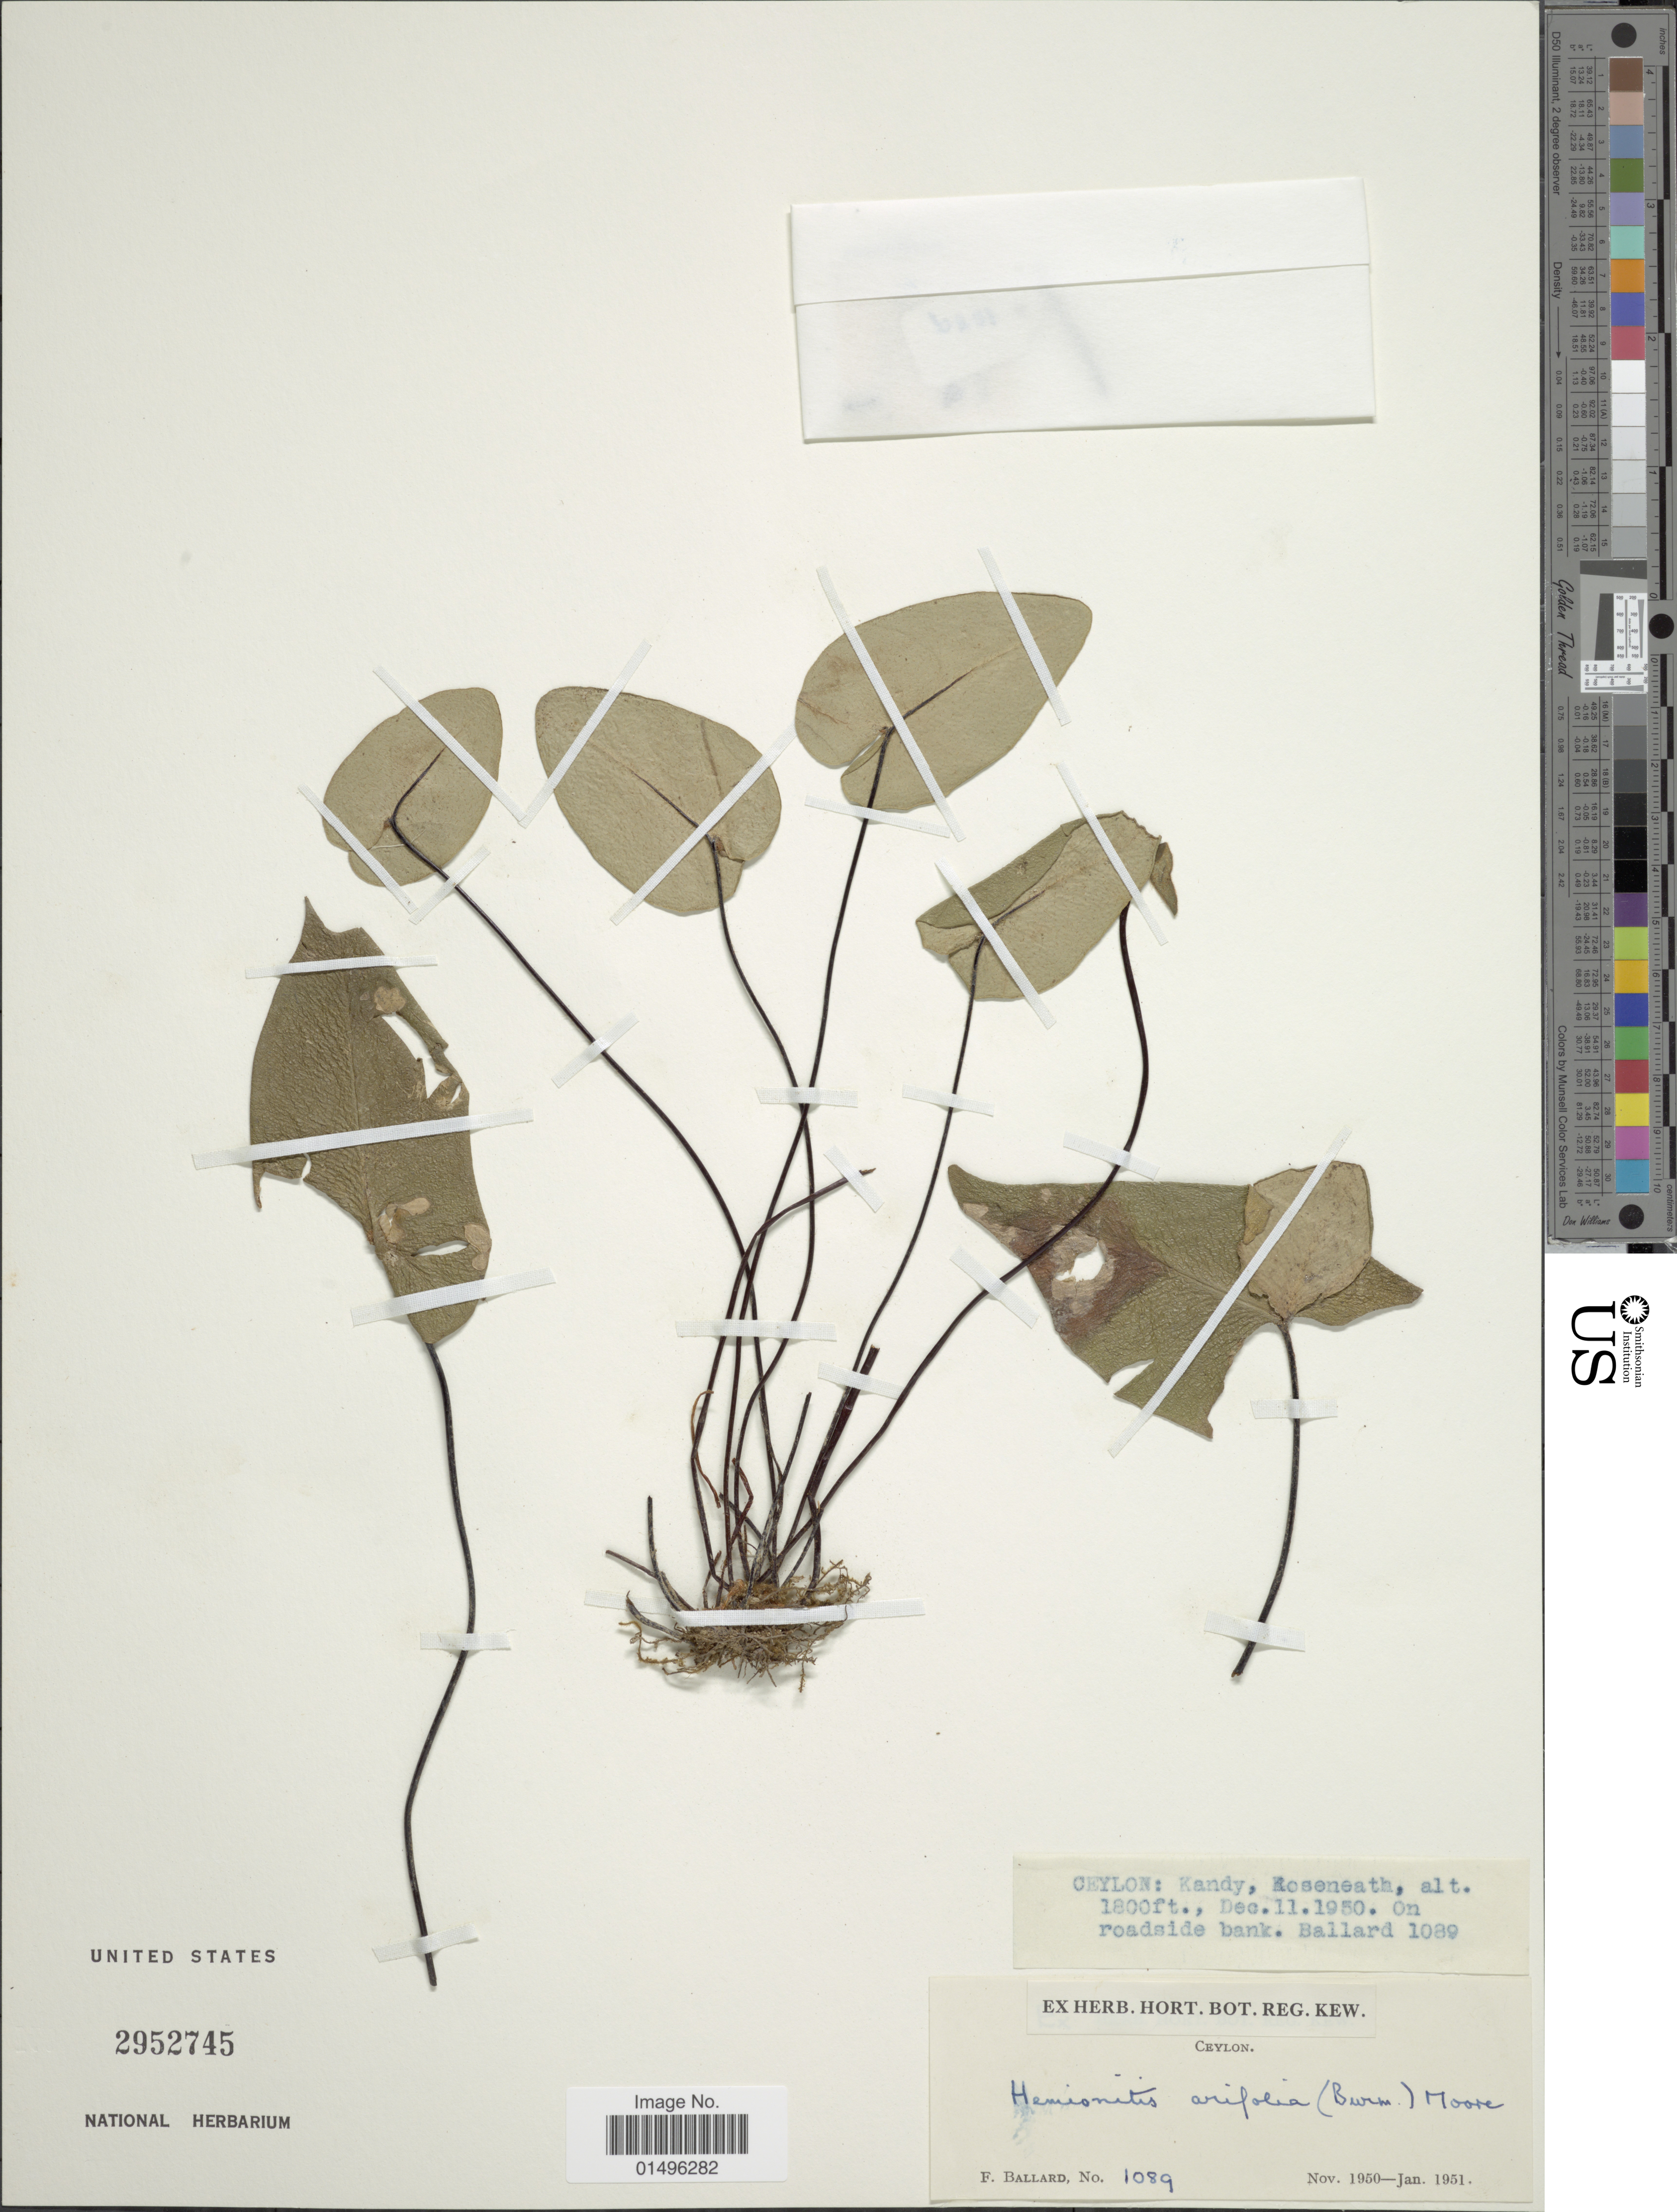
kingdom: Plantae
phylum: Tracheophyta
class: Polypodiopsida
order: Polypodiales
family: Pteridaceae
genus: Parahemionitis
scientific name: Parahemionitis cordata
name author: (Roxb. ex Hook. & Grev.) Fraser-Jenk.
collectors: F. Ballard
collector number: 1089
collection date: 1950-12-11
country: Sri Lanka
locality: Ceylon: Kandy, Roseneath.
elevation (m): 549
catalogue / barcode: US 2952745